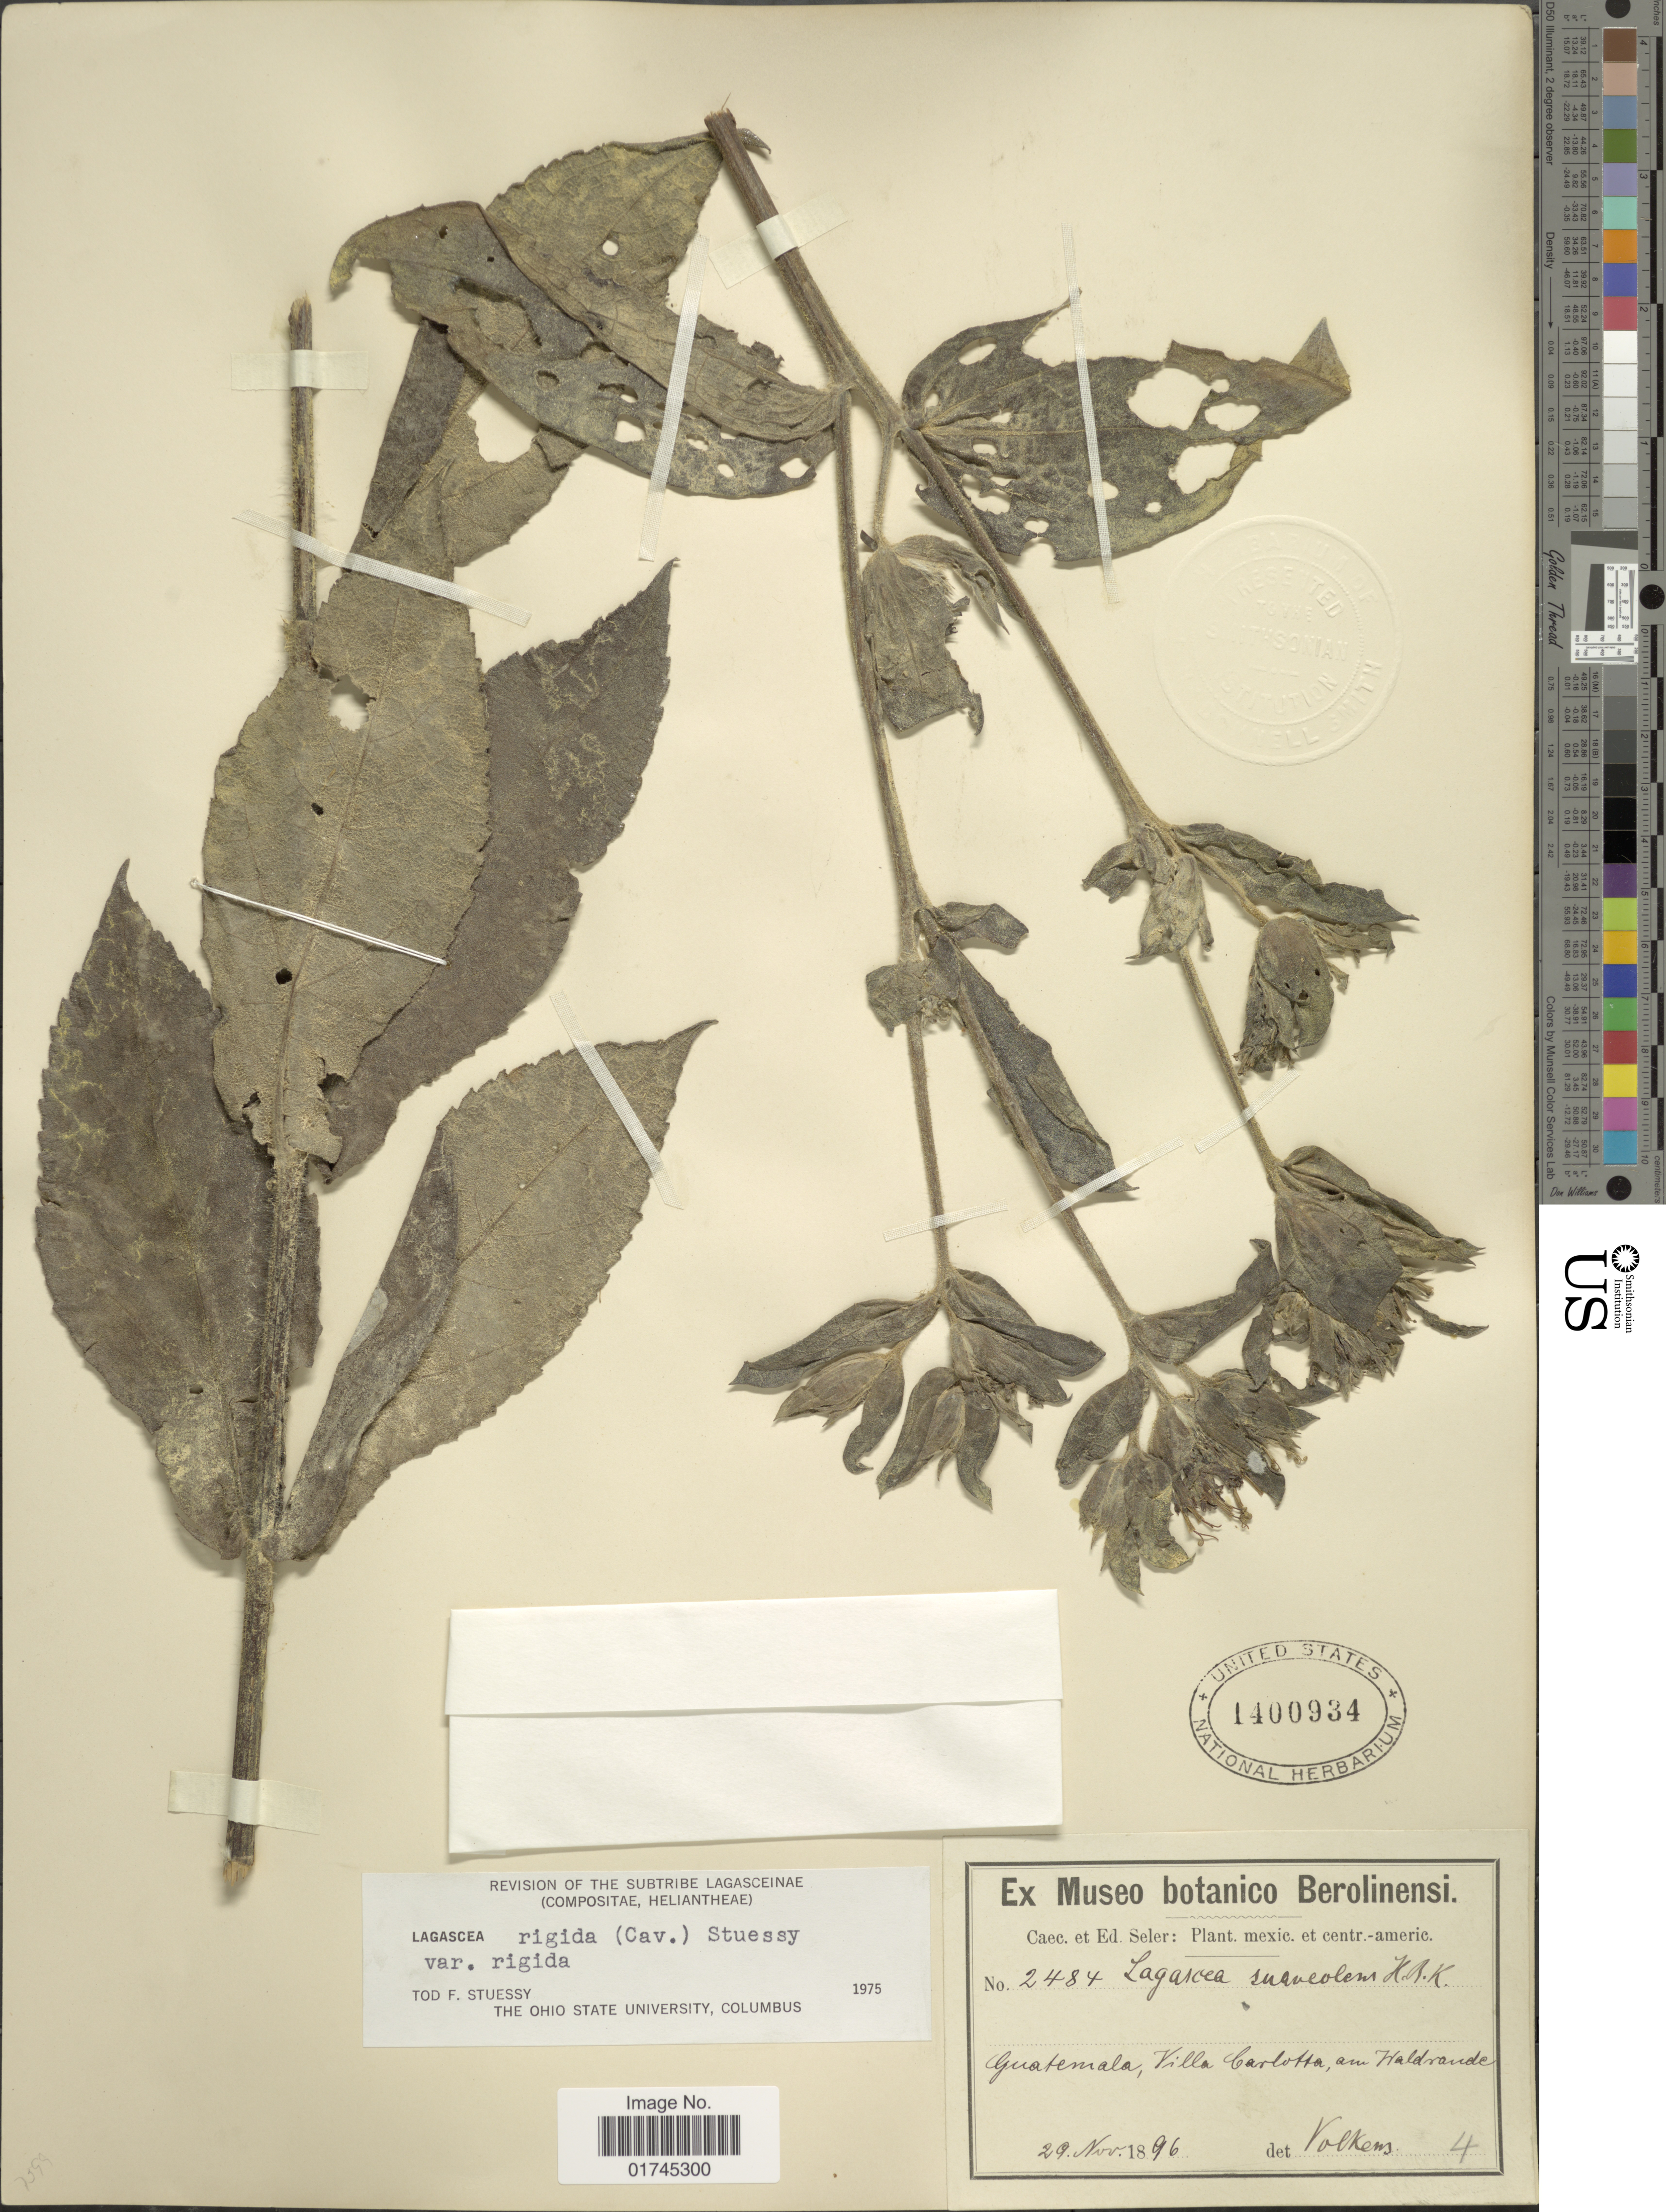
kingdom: Plantae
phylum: Tracheophyta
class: Magnoliopsida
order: Asterales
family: Asteraceae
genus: Lagascea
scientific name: Lagascea helianthifolia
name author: Kunth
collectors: ex Caec. et Ed Seler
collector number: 2484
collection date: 1896-11-29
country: Guatemala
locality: Guatemala, Villa Carlotta, am Waldrande.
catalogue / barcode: US 1400934